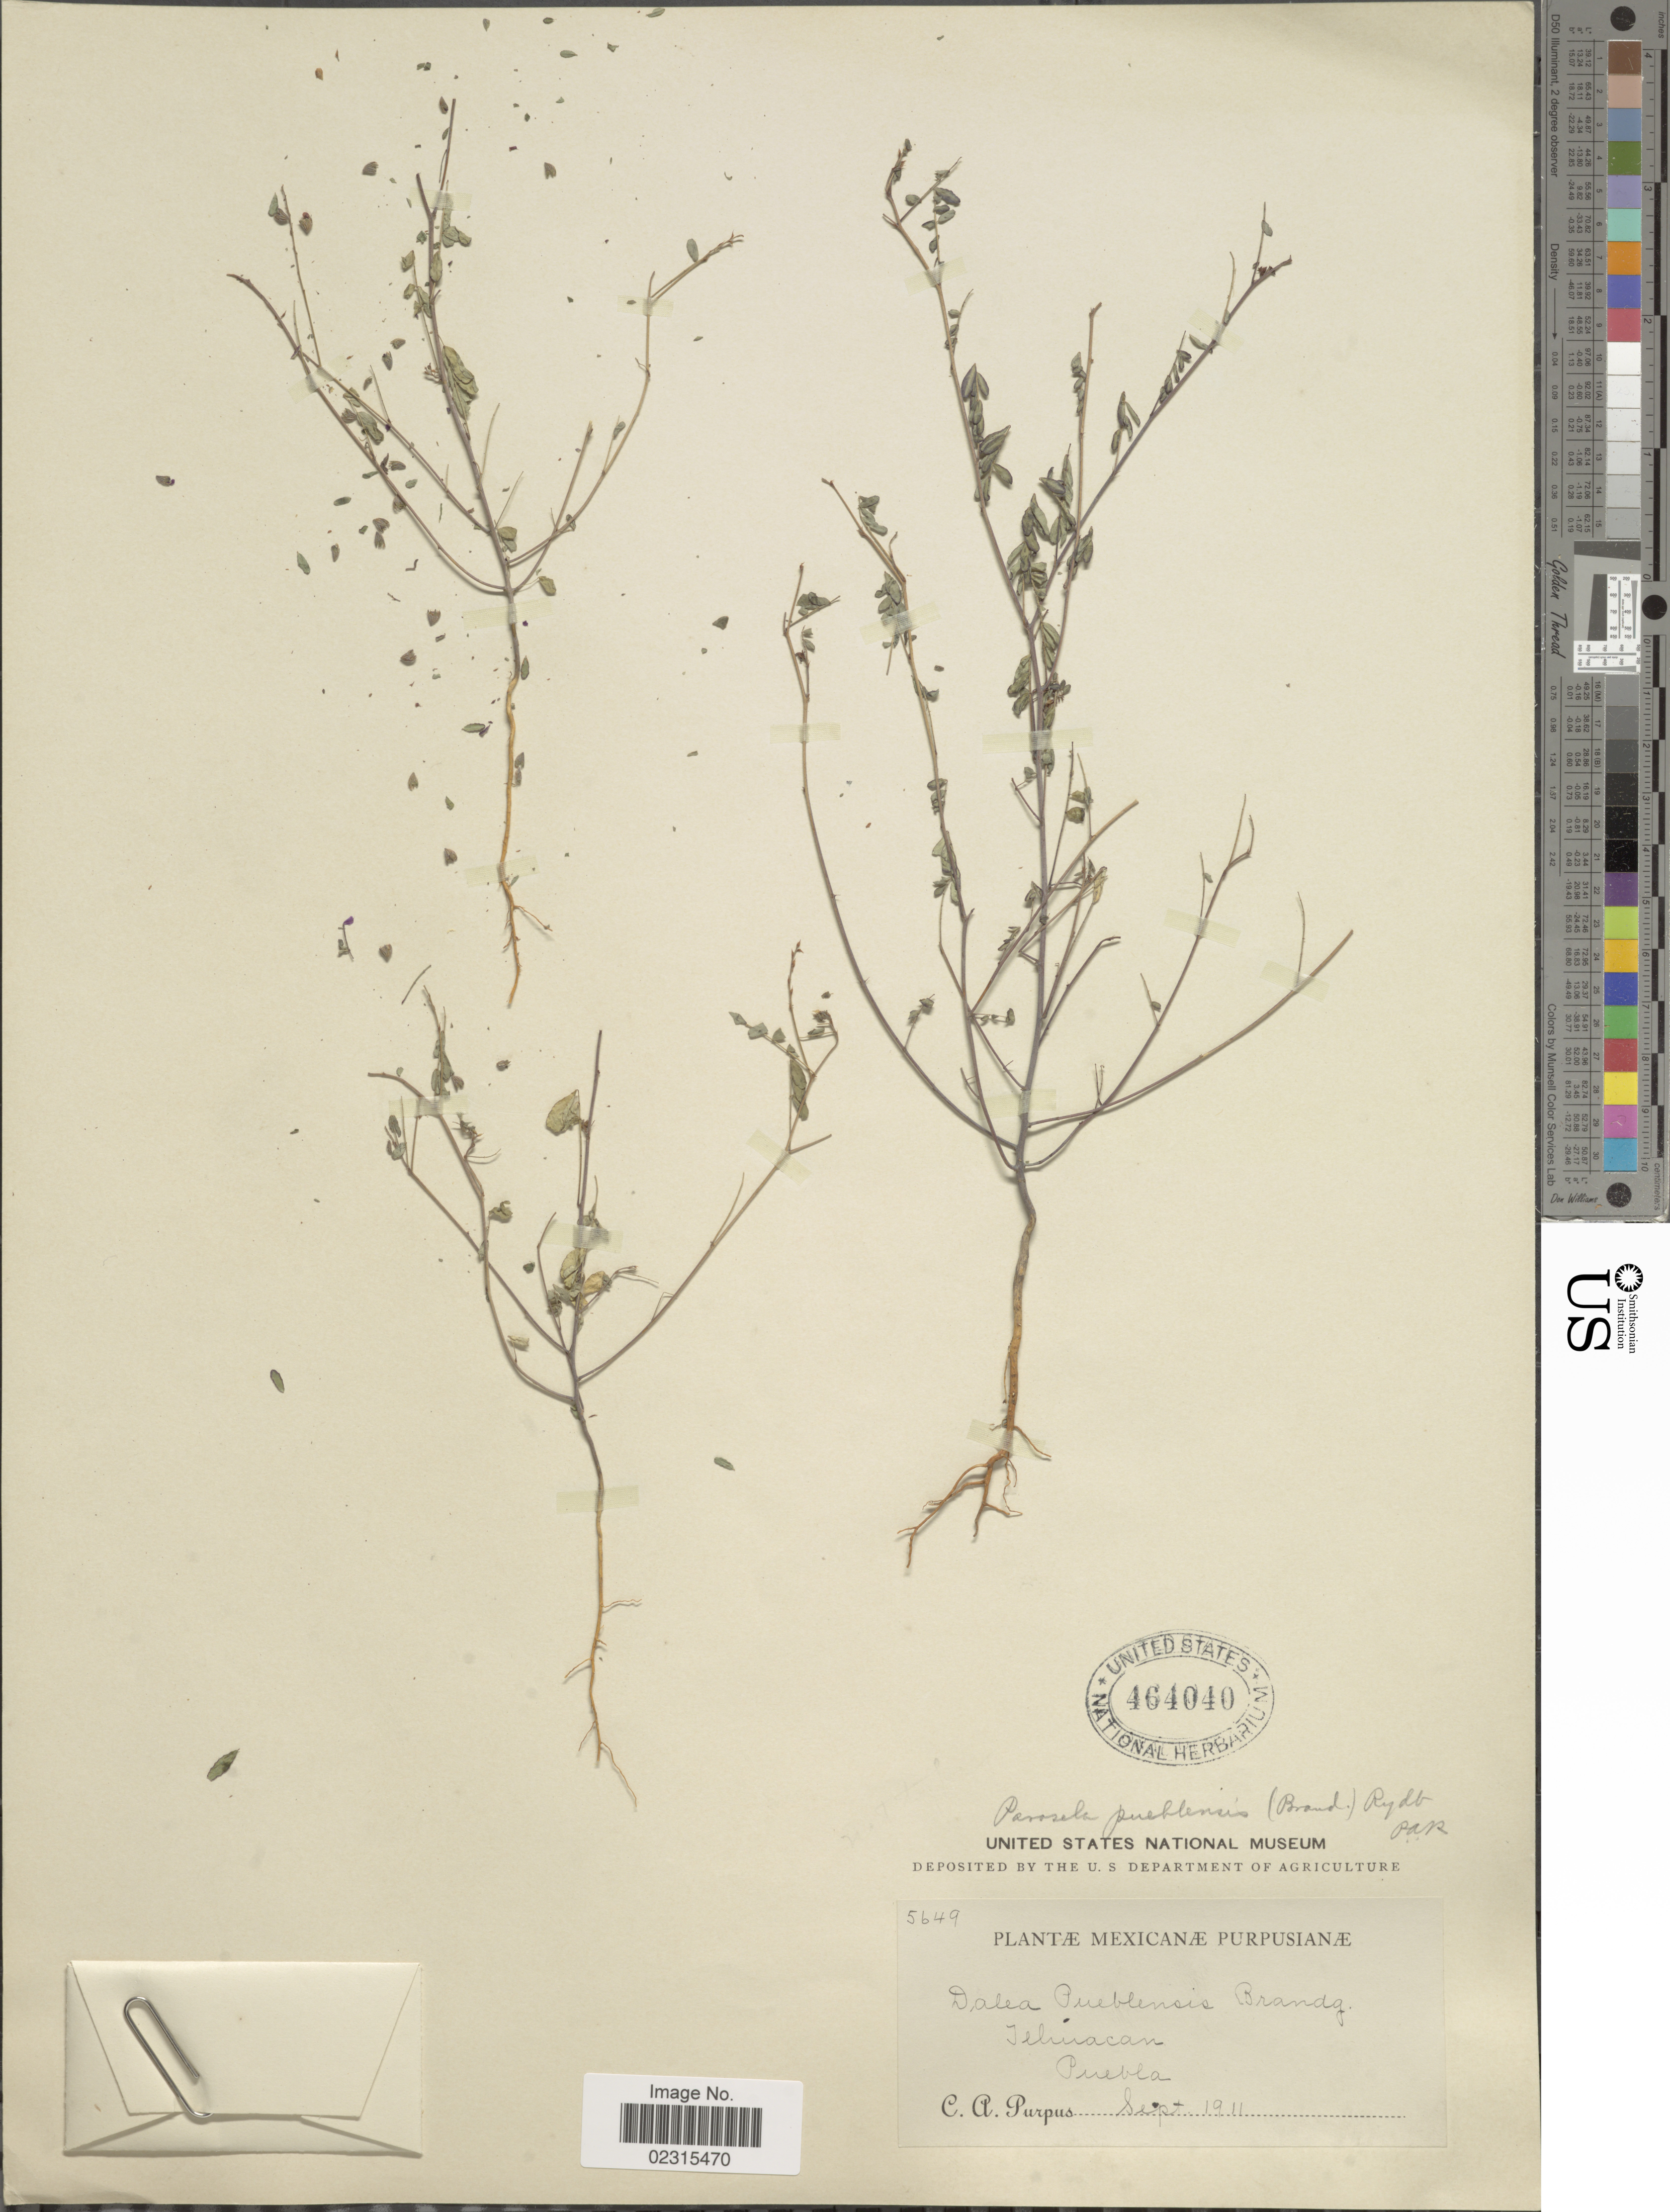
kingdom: Plantae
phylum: Tracheophyta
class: Magnoliopsida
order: Fabales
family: Fabaceae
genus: Marina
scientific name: Marina pueblensis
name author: (Brandegee) Barneby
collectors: C. A. Purpus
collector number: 5649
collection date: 1911-09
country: Mexico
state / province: Puebla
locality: Tehuacan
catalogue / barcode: US 464040